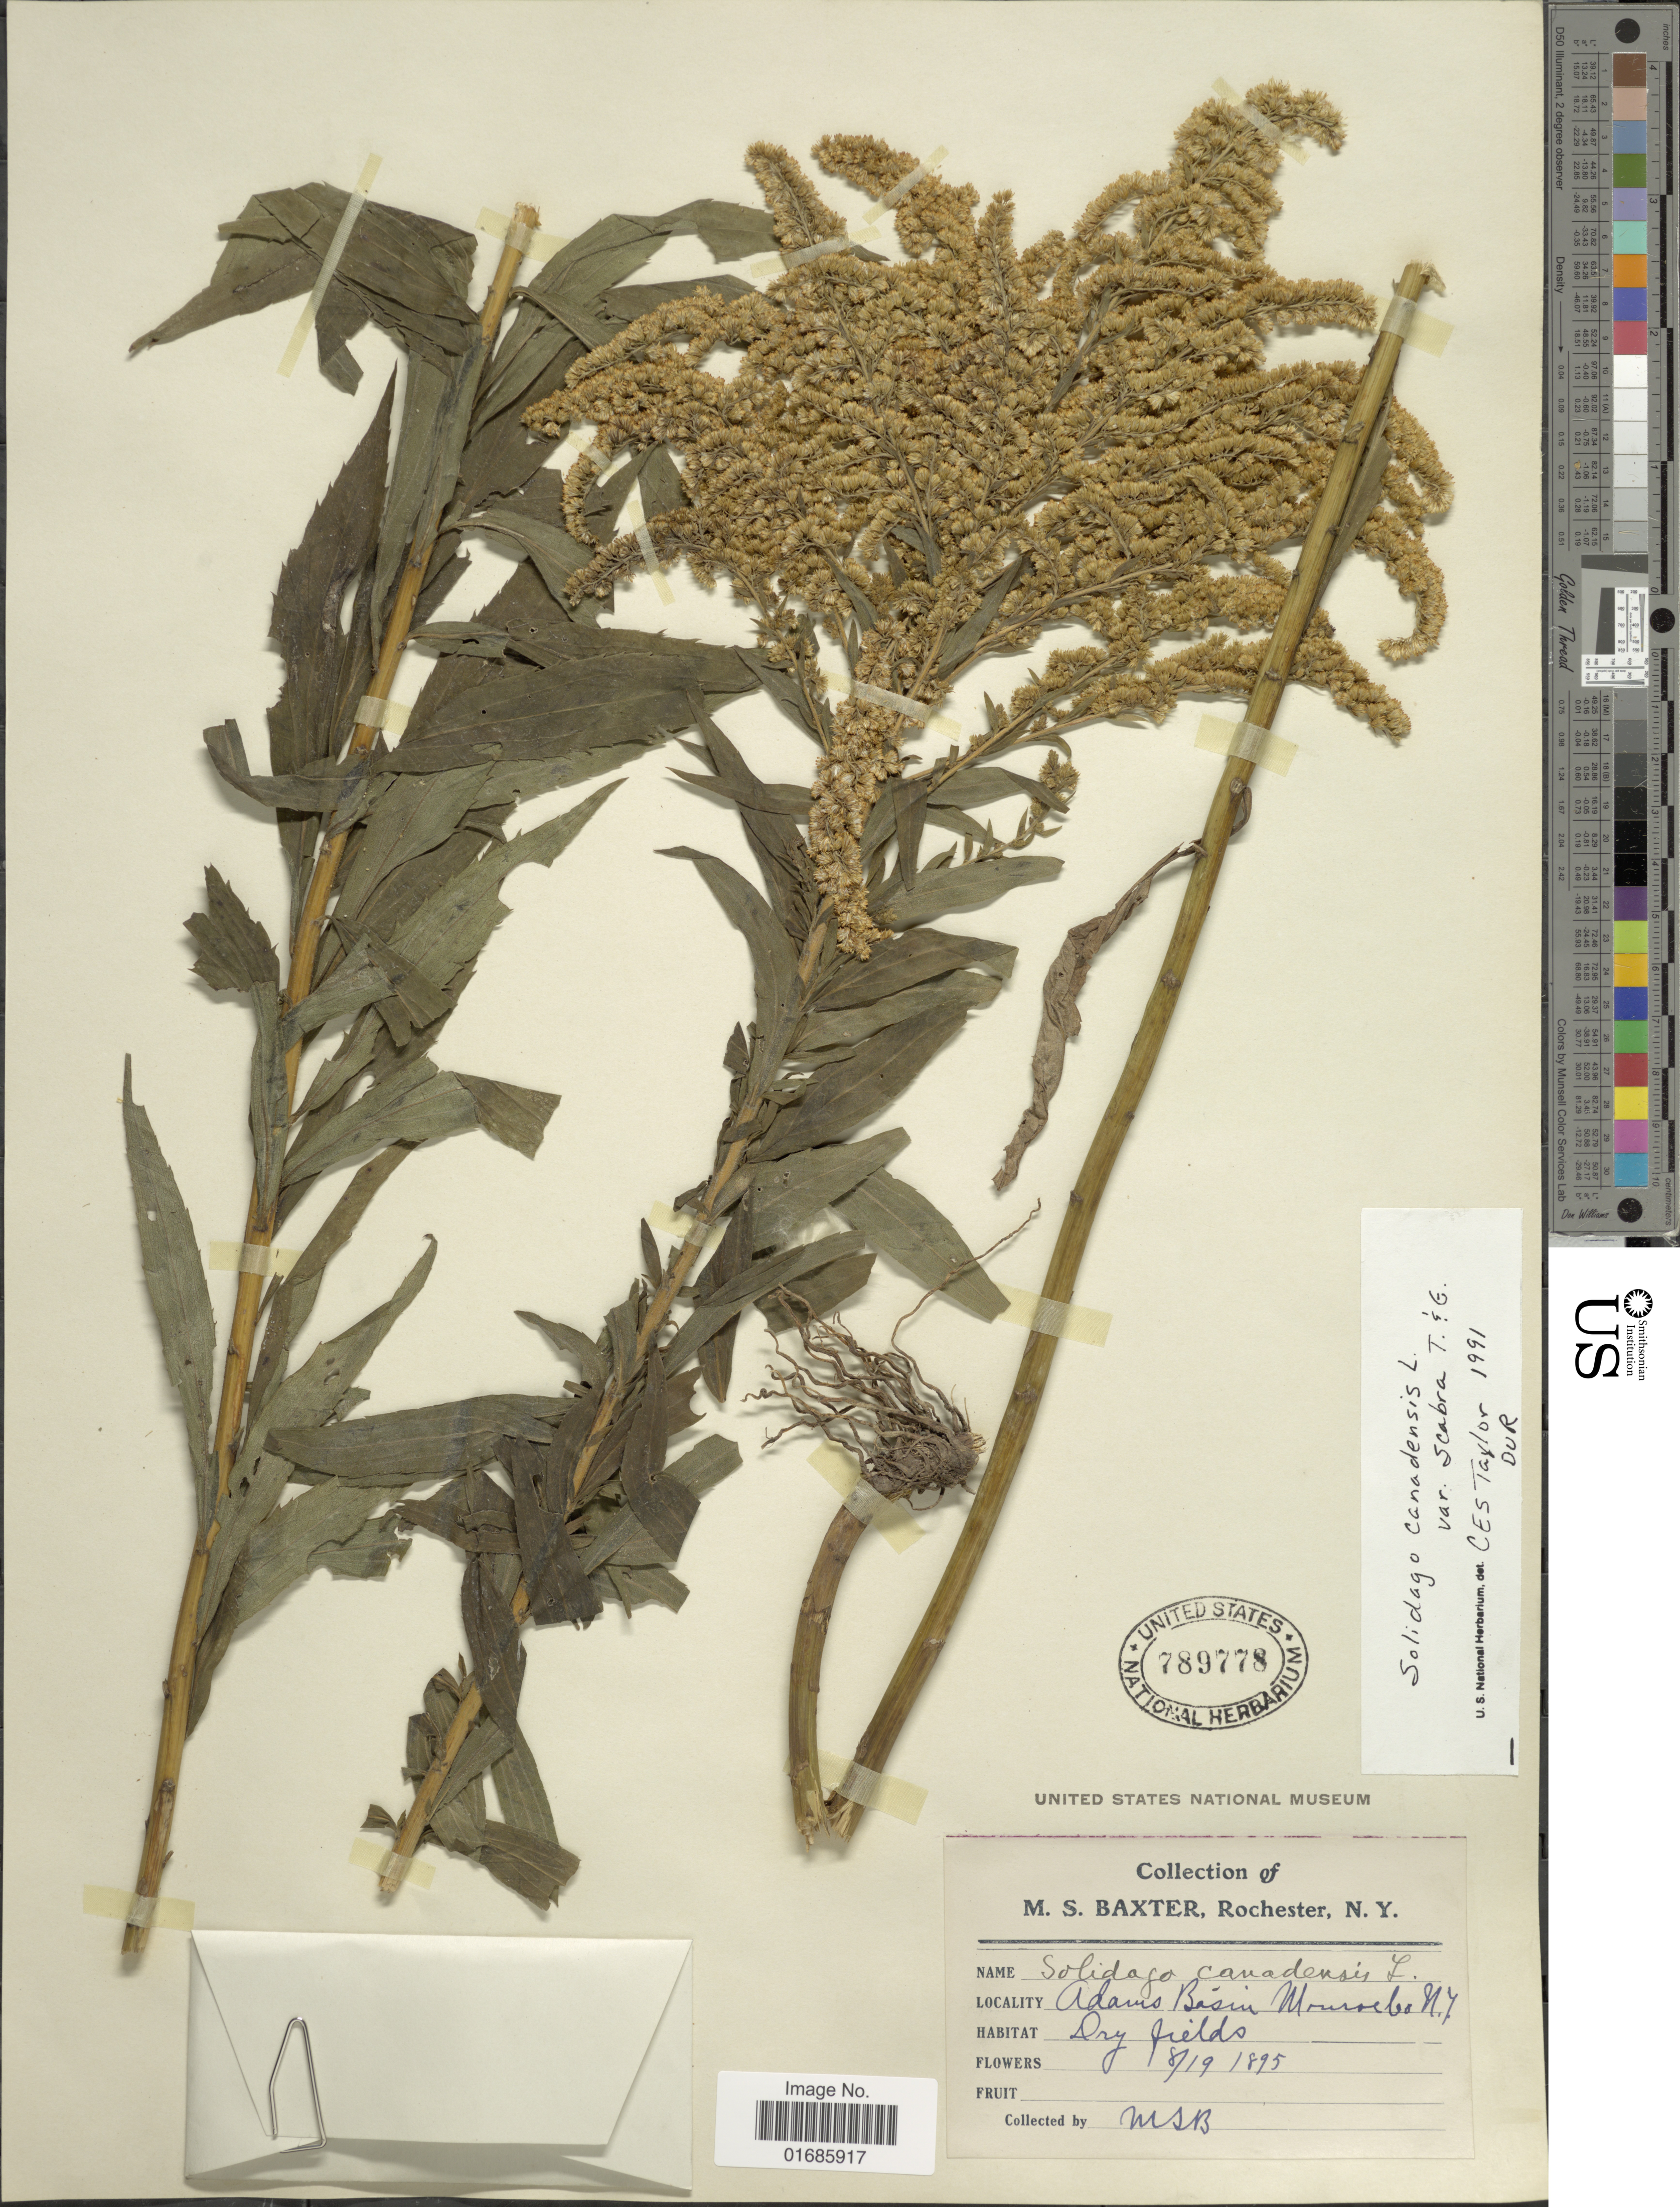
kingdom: Plantae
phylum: Tracheophyta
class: Magnoliopsida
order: Asterales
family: Asteraceae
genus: Solidago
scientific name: Solidago canadensis var. scabra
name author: (Muhl. ex Willd.) Torr. & A. Gray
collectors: M. Baxter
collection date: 1895-08-19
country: United States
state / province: New York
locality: Adams Basin, Monroe Co., N. Y.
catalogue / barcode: US 789778